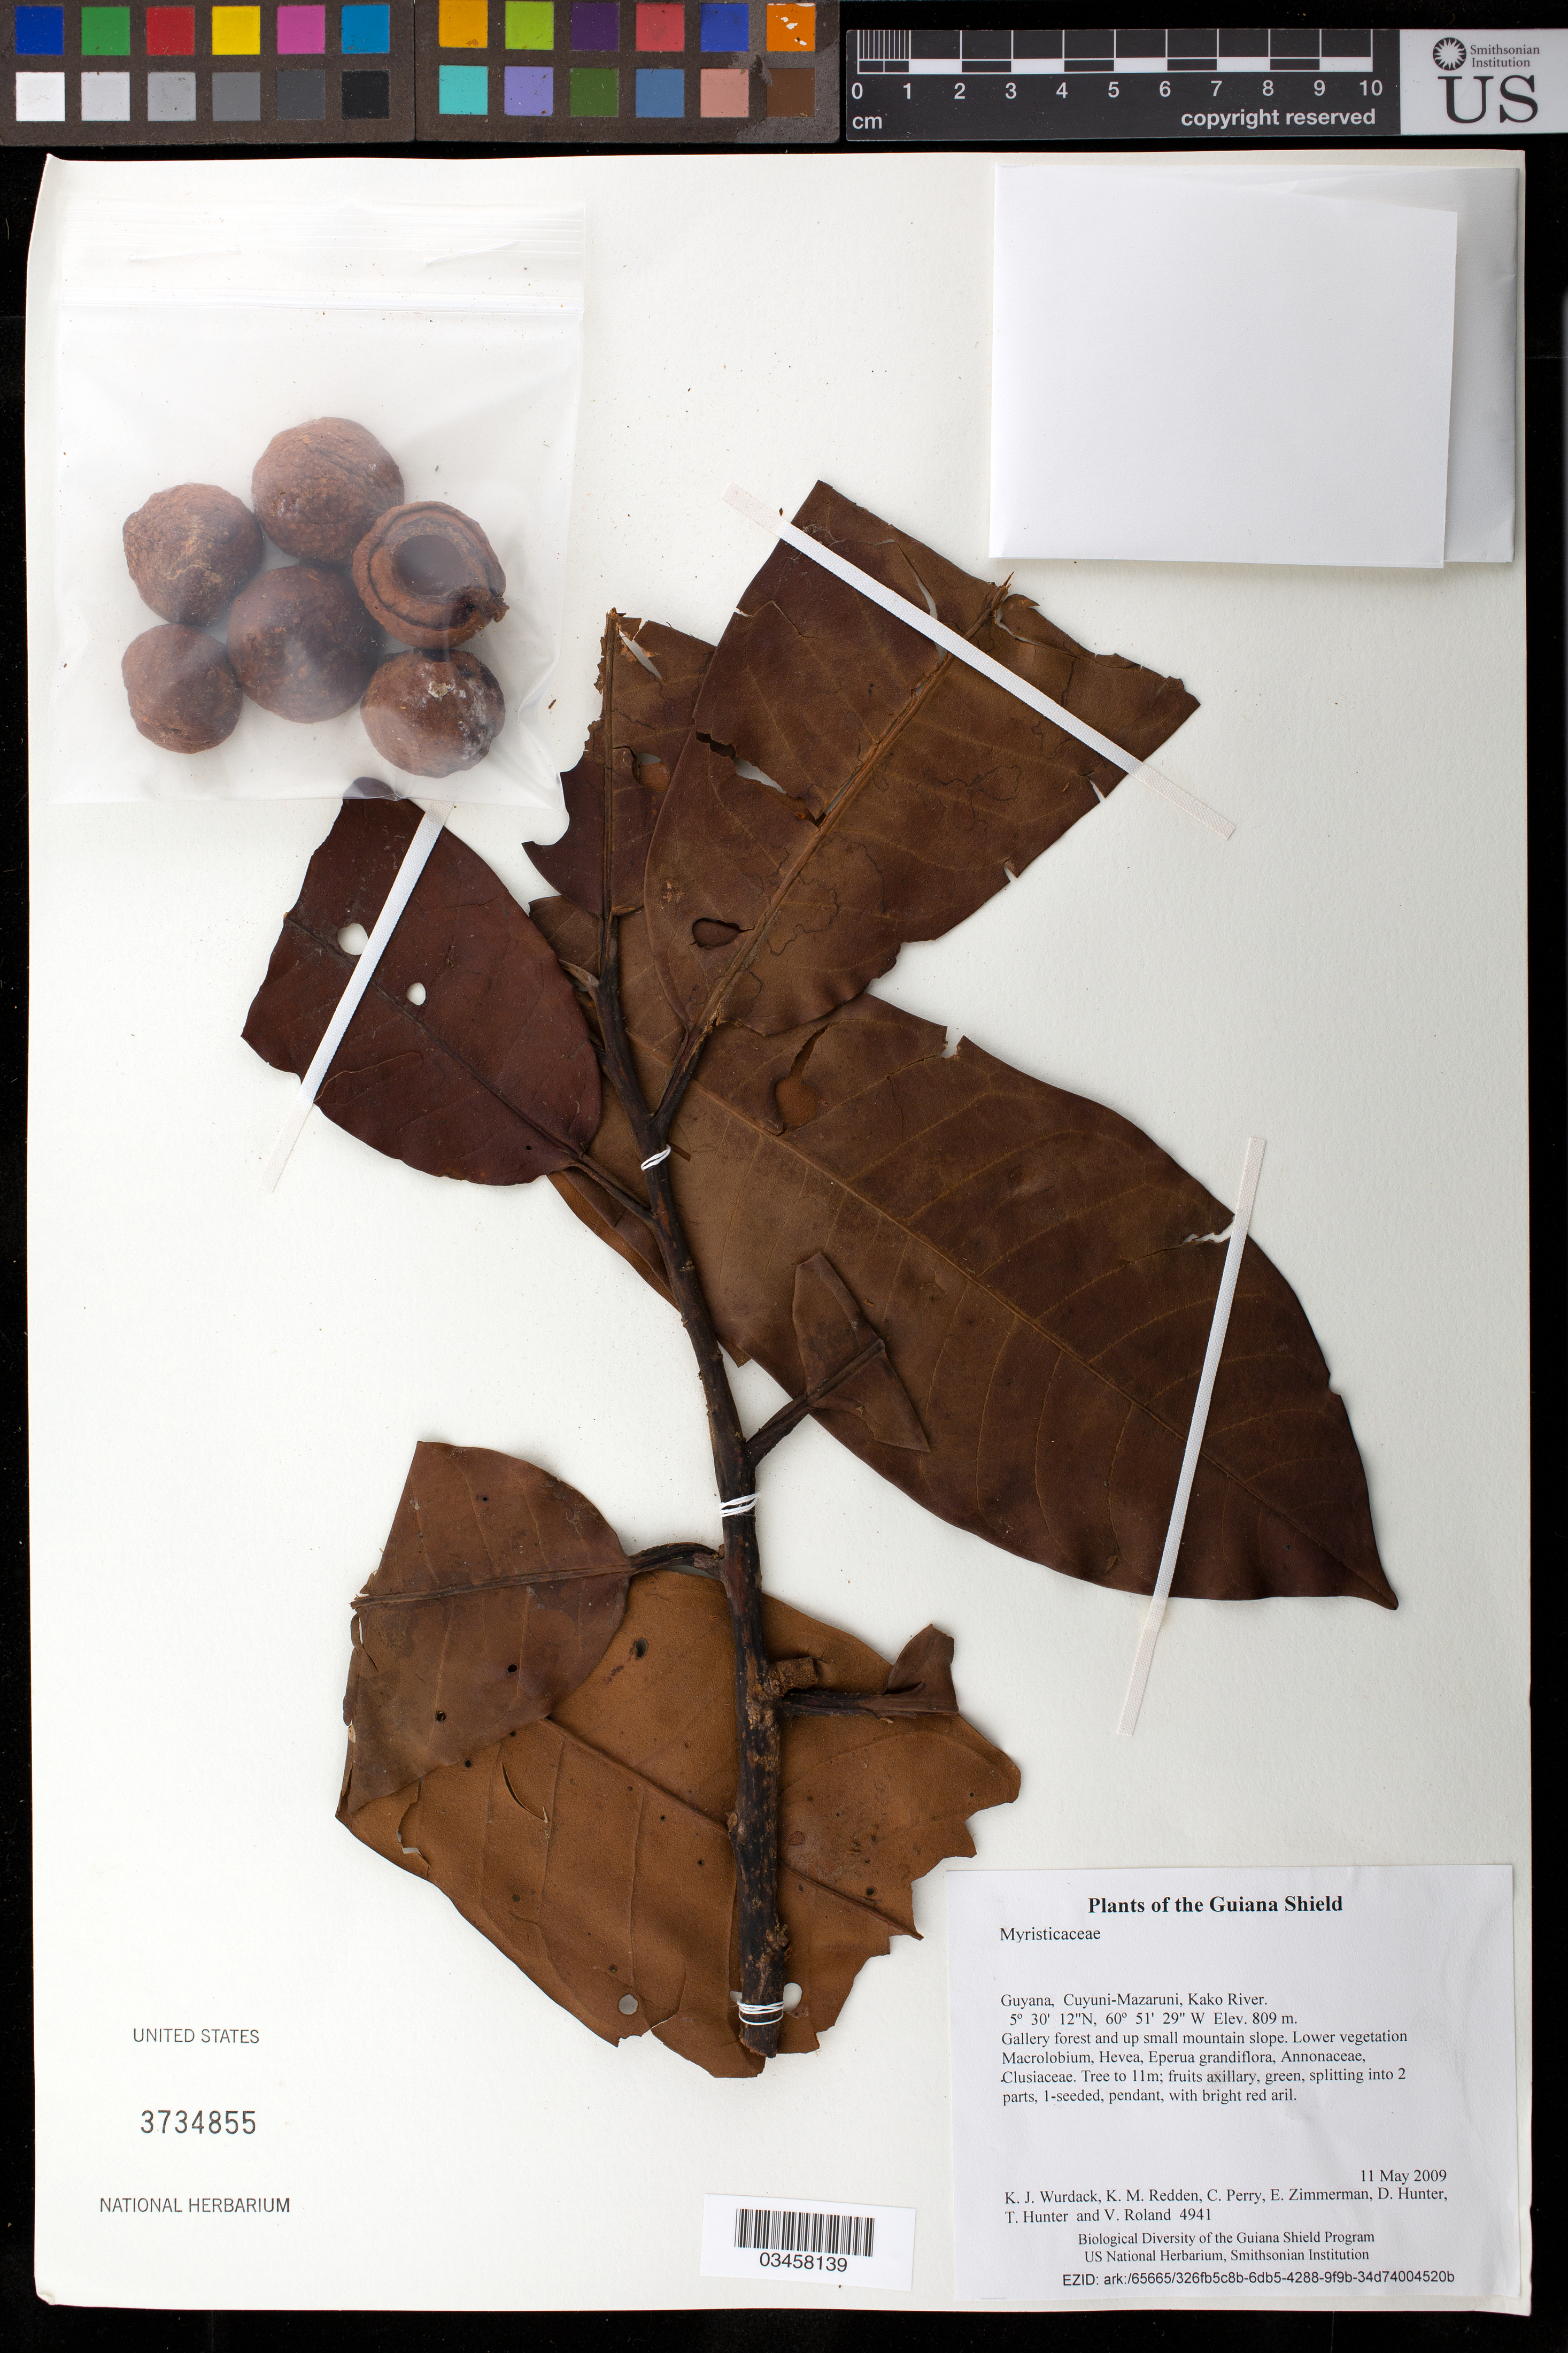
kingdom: Plantae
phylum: Tracheophyta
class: Magnoliopsida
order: Magnoliales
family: Myristicaceae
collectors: K. Wurdack, K. M. Redden, C. Perry, E. Zimmerman, D. Hunter, T. Hunter & V. Roland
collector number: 4941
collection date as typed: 11 May 2009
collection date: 2009-05-11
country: Guyana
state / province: Cuyuni-Mazaruni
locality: Kako River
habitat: Gallery forest and up small mountain slope. Lower vegetation Macrolobium, Hevea, Eperua grandiflora, Annonaceae, Clusiaceae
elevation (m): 809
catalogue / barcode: US 3734855